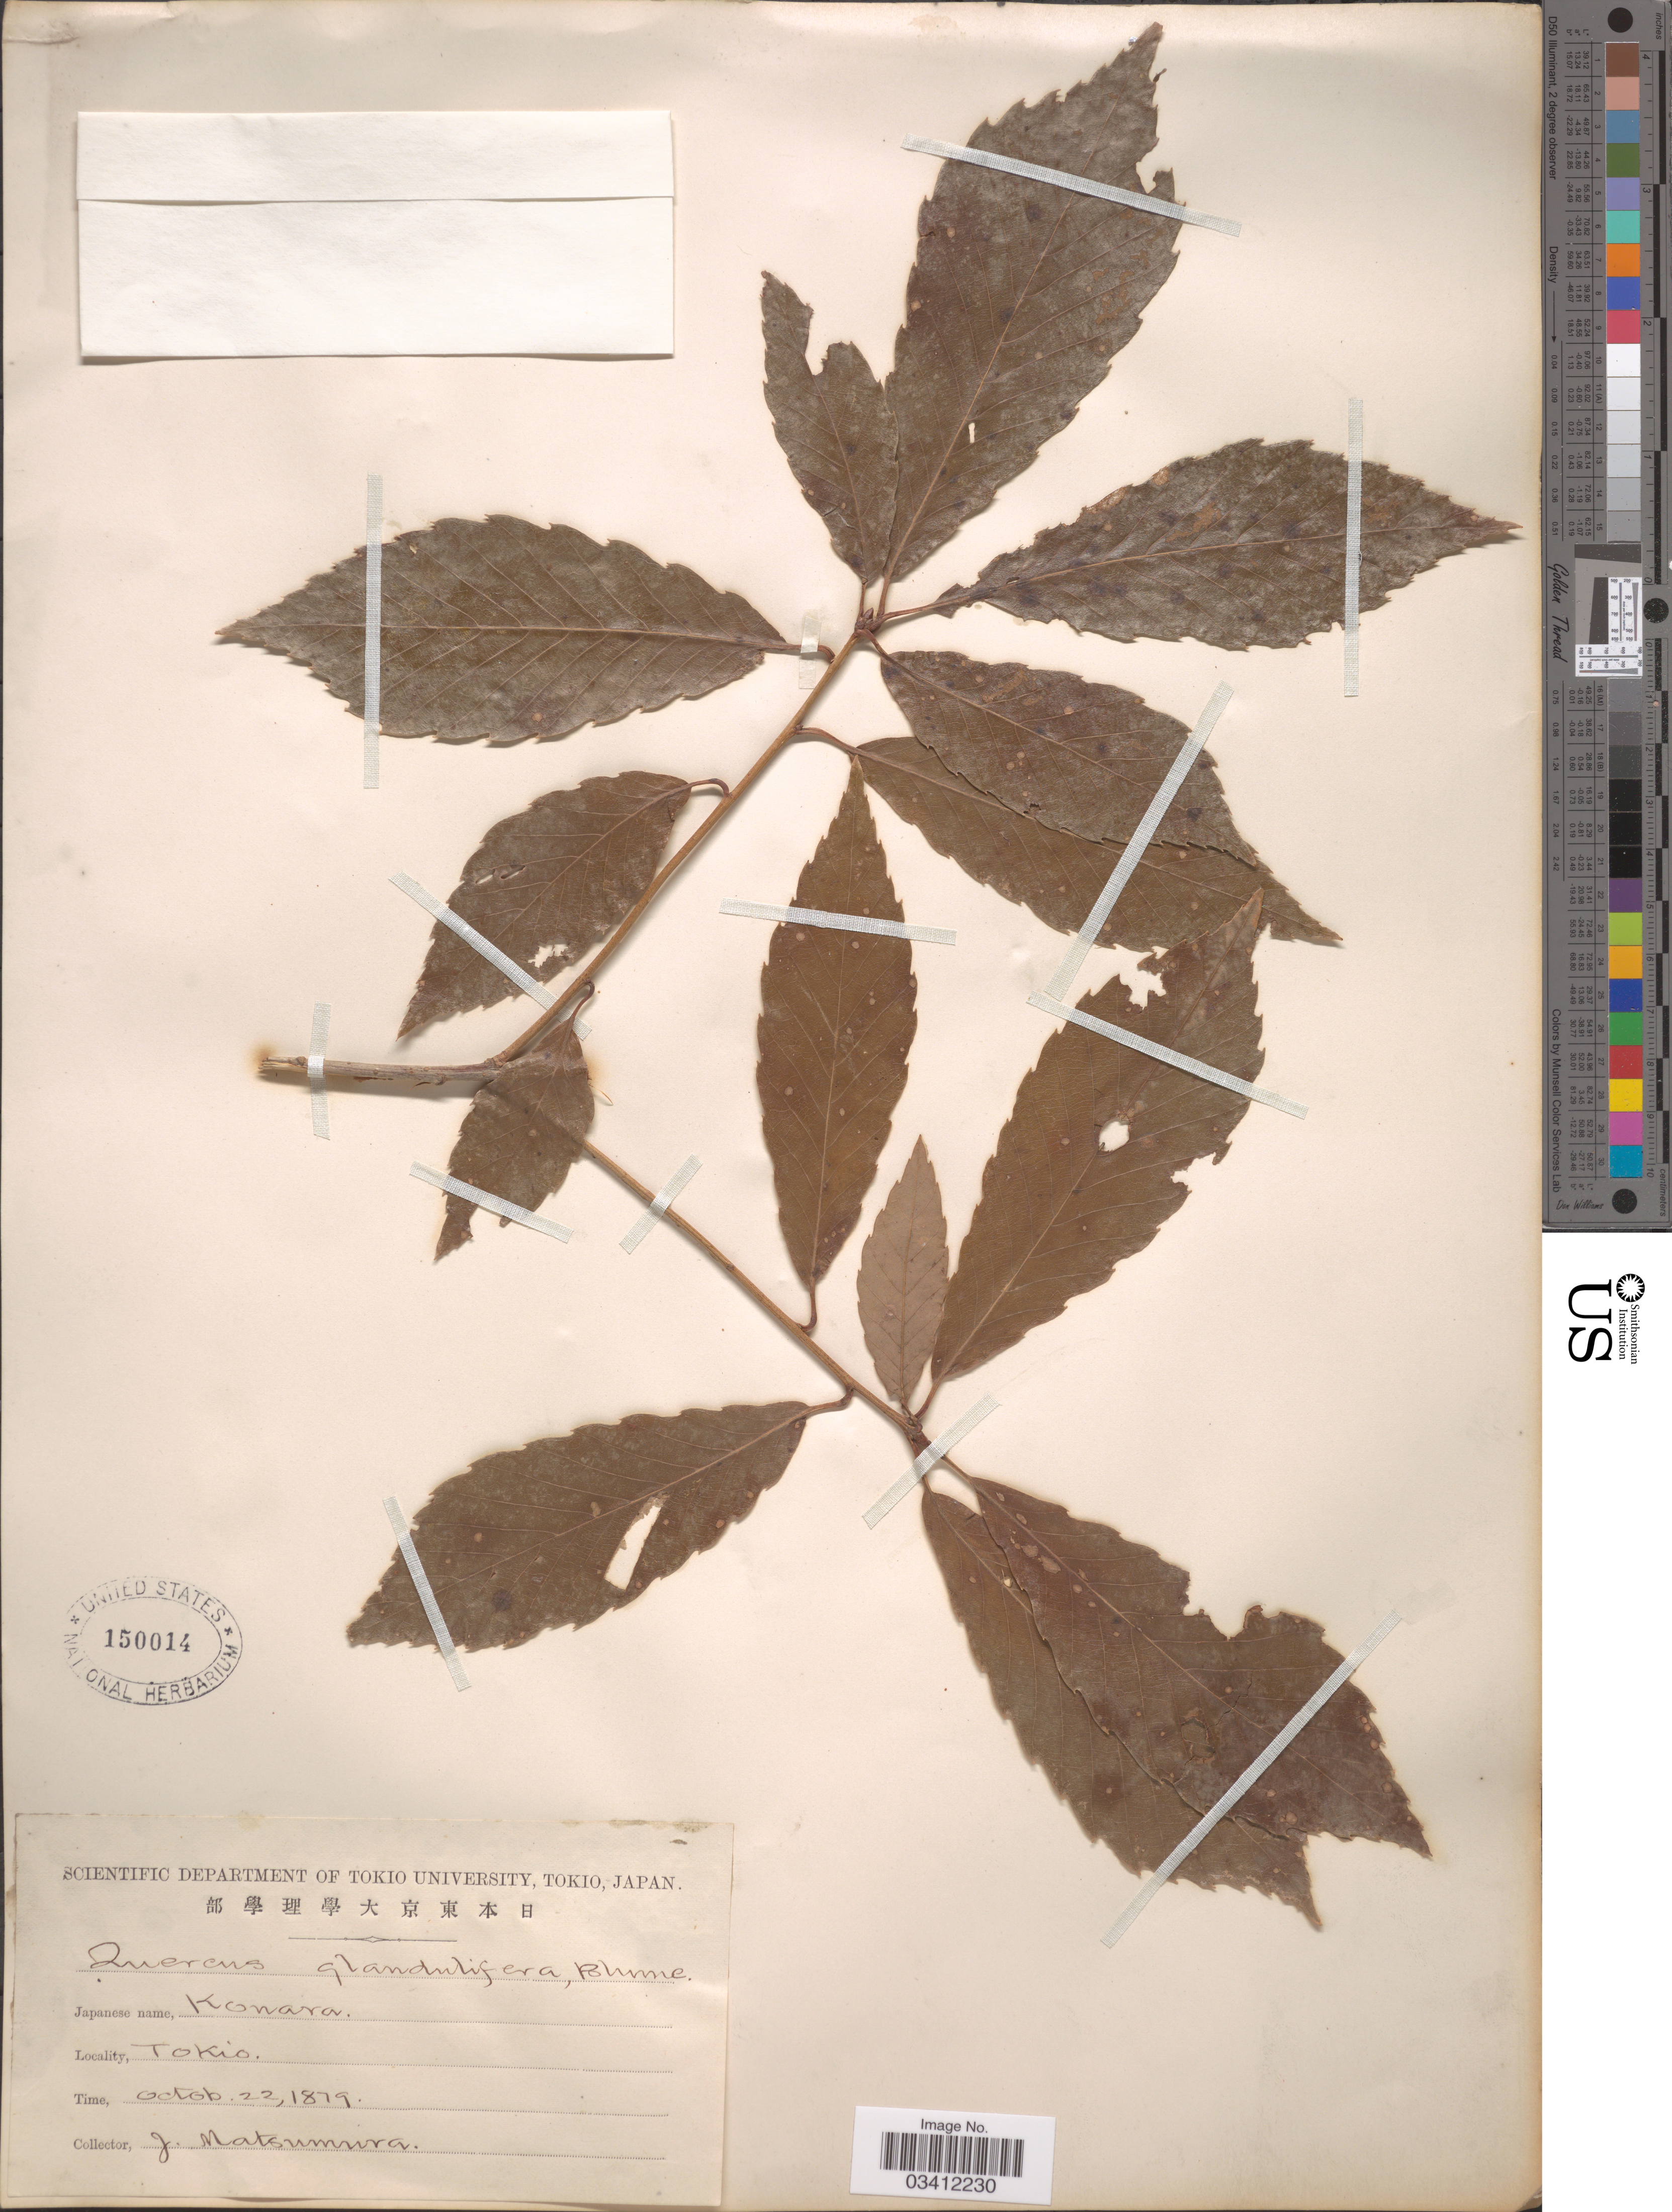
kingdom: Plantae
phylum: Tracheophyta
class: Magnoliopsida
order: Fagales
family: Fagaceae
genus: Quercus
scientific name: Quercus serrata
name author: Thunb.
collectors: J. Matsumura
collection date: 1879-10-22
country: Japan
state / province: Tokyo, Federal City of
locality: Tokio.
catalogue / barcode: US 150014